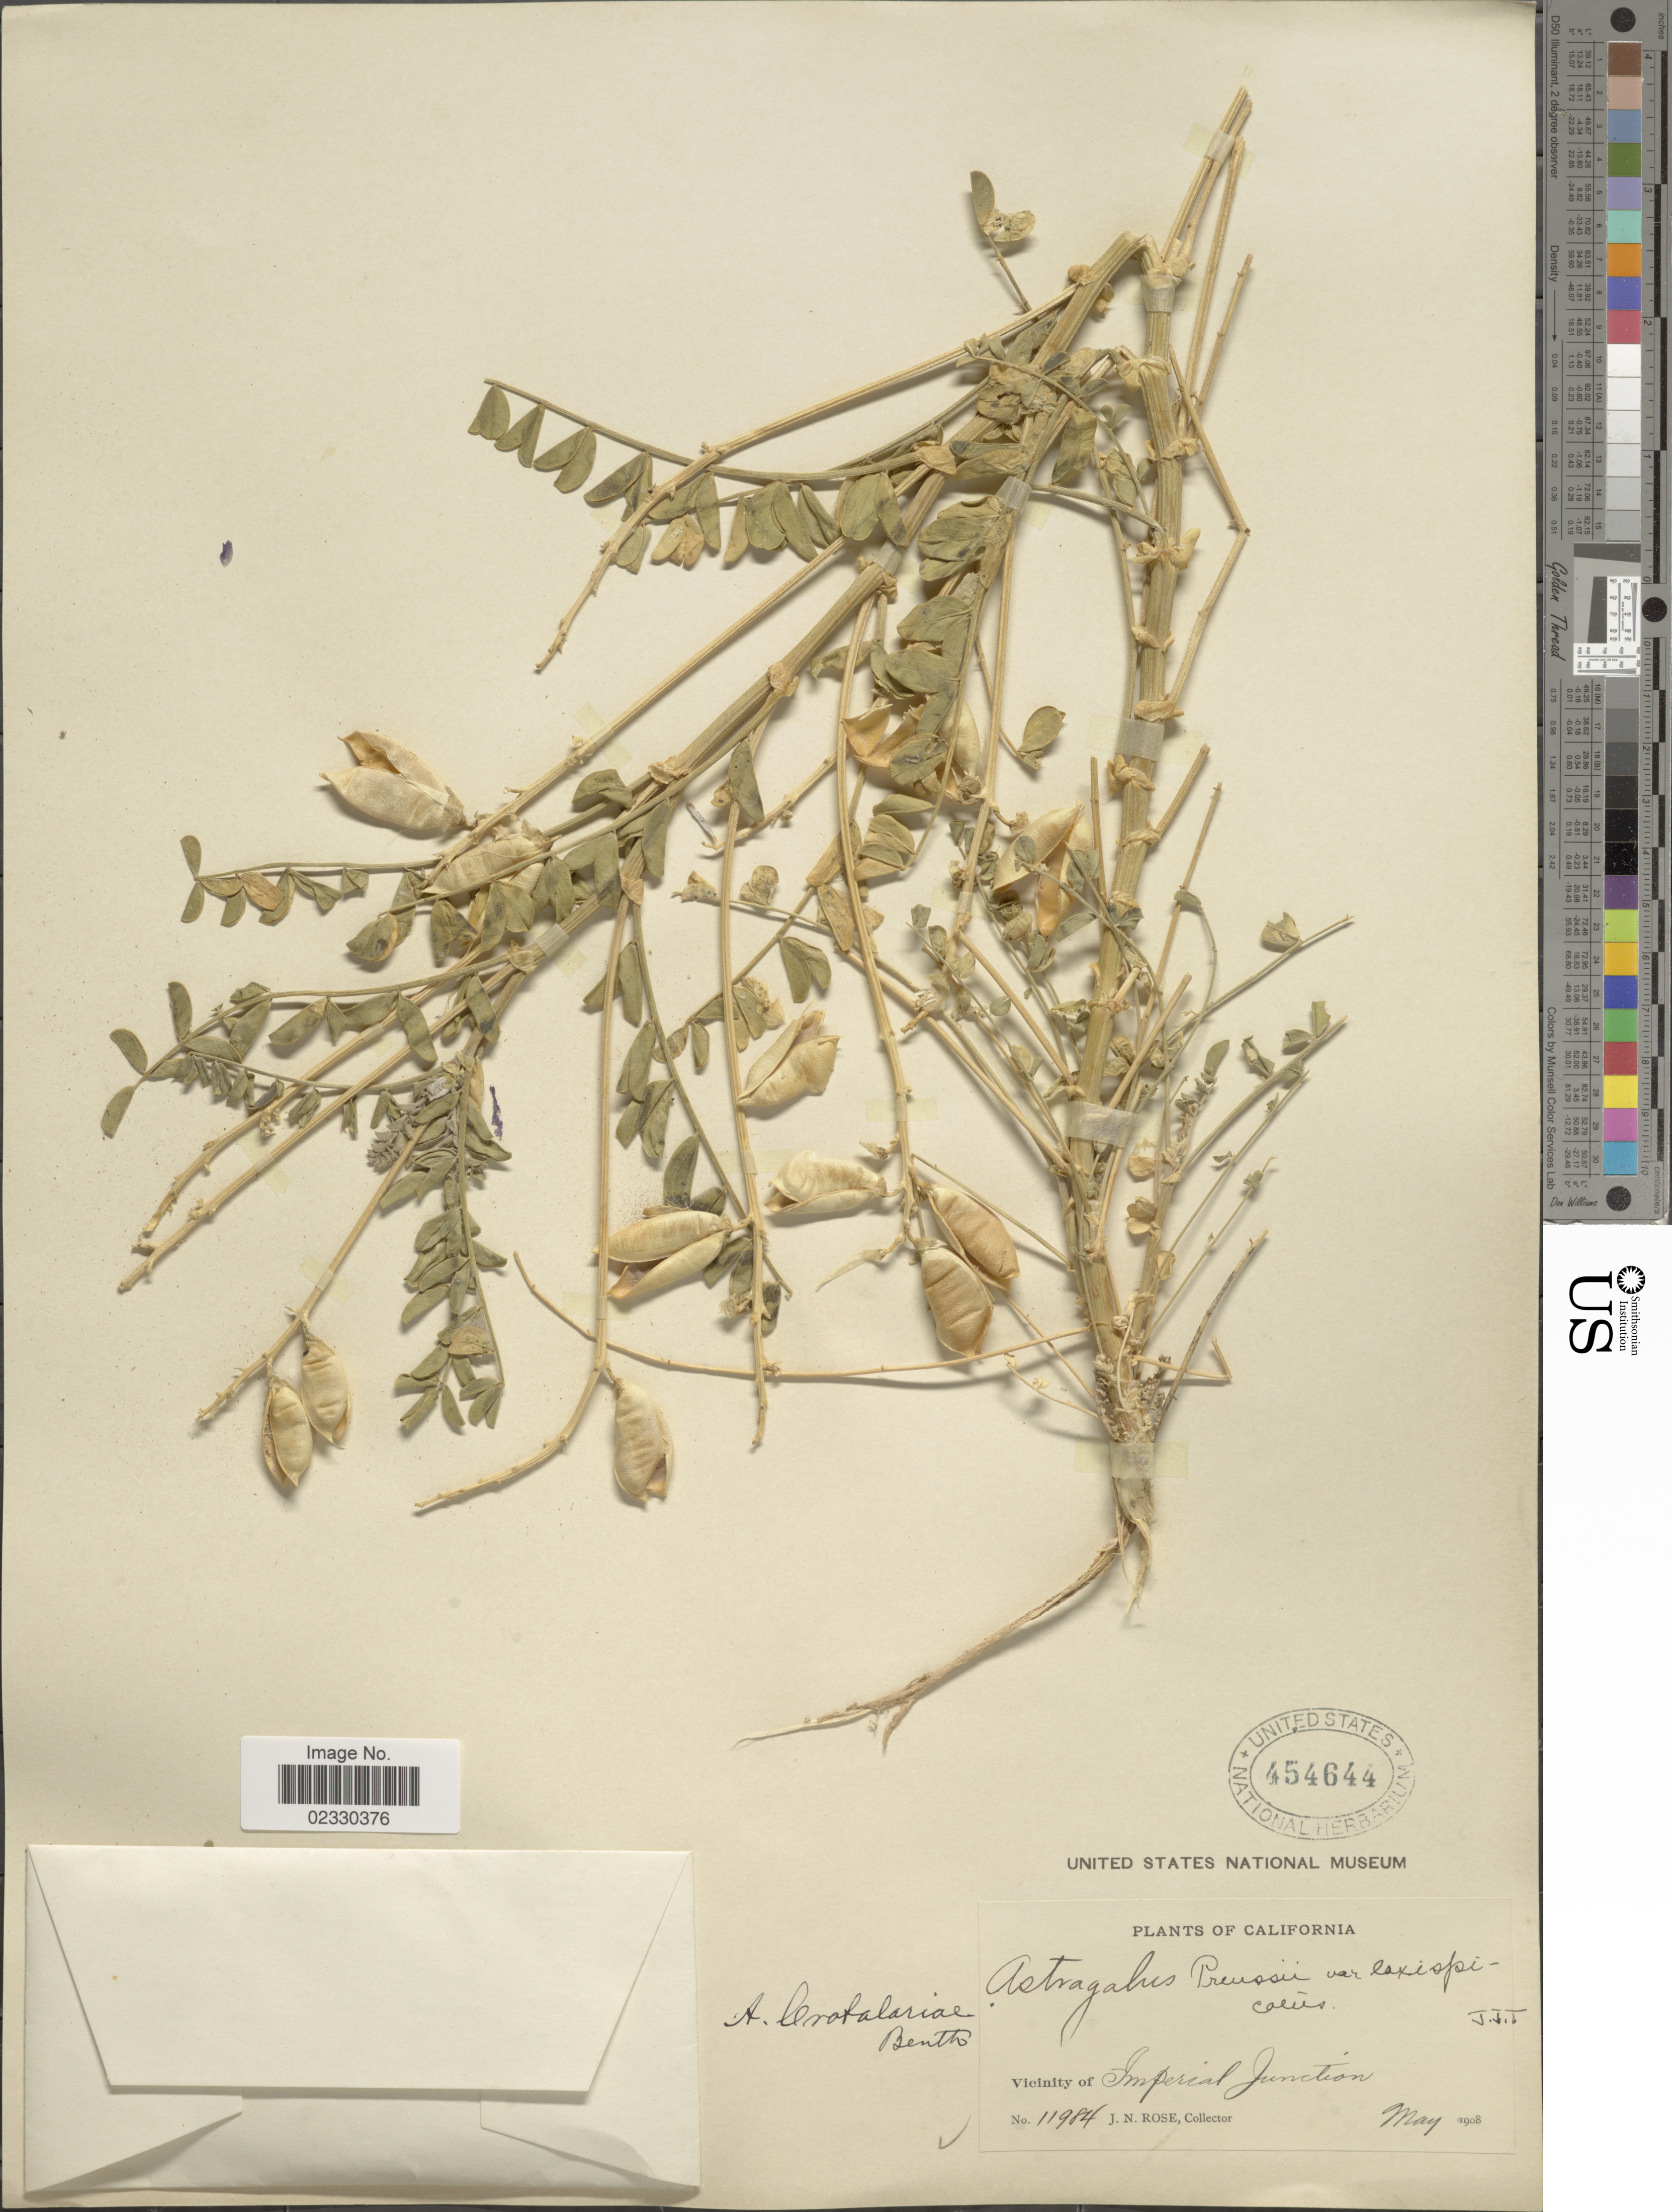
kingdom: Plantae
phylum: Tracheophyta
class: Magnoliopsida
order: Fabales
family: Fabaceae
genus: Astragalus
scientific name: Astragalus crotalariae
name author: A. Gray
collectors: J. N. Rose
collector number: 11984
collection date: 1908-05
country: United States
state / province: California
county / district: Imperial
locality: Vicinity of Imperial Junction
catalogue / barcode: US 454644